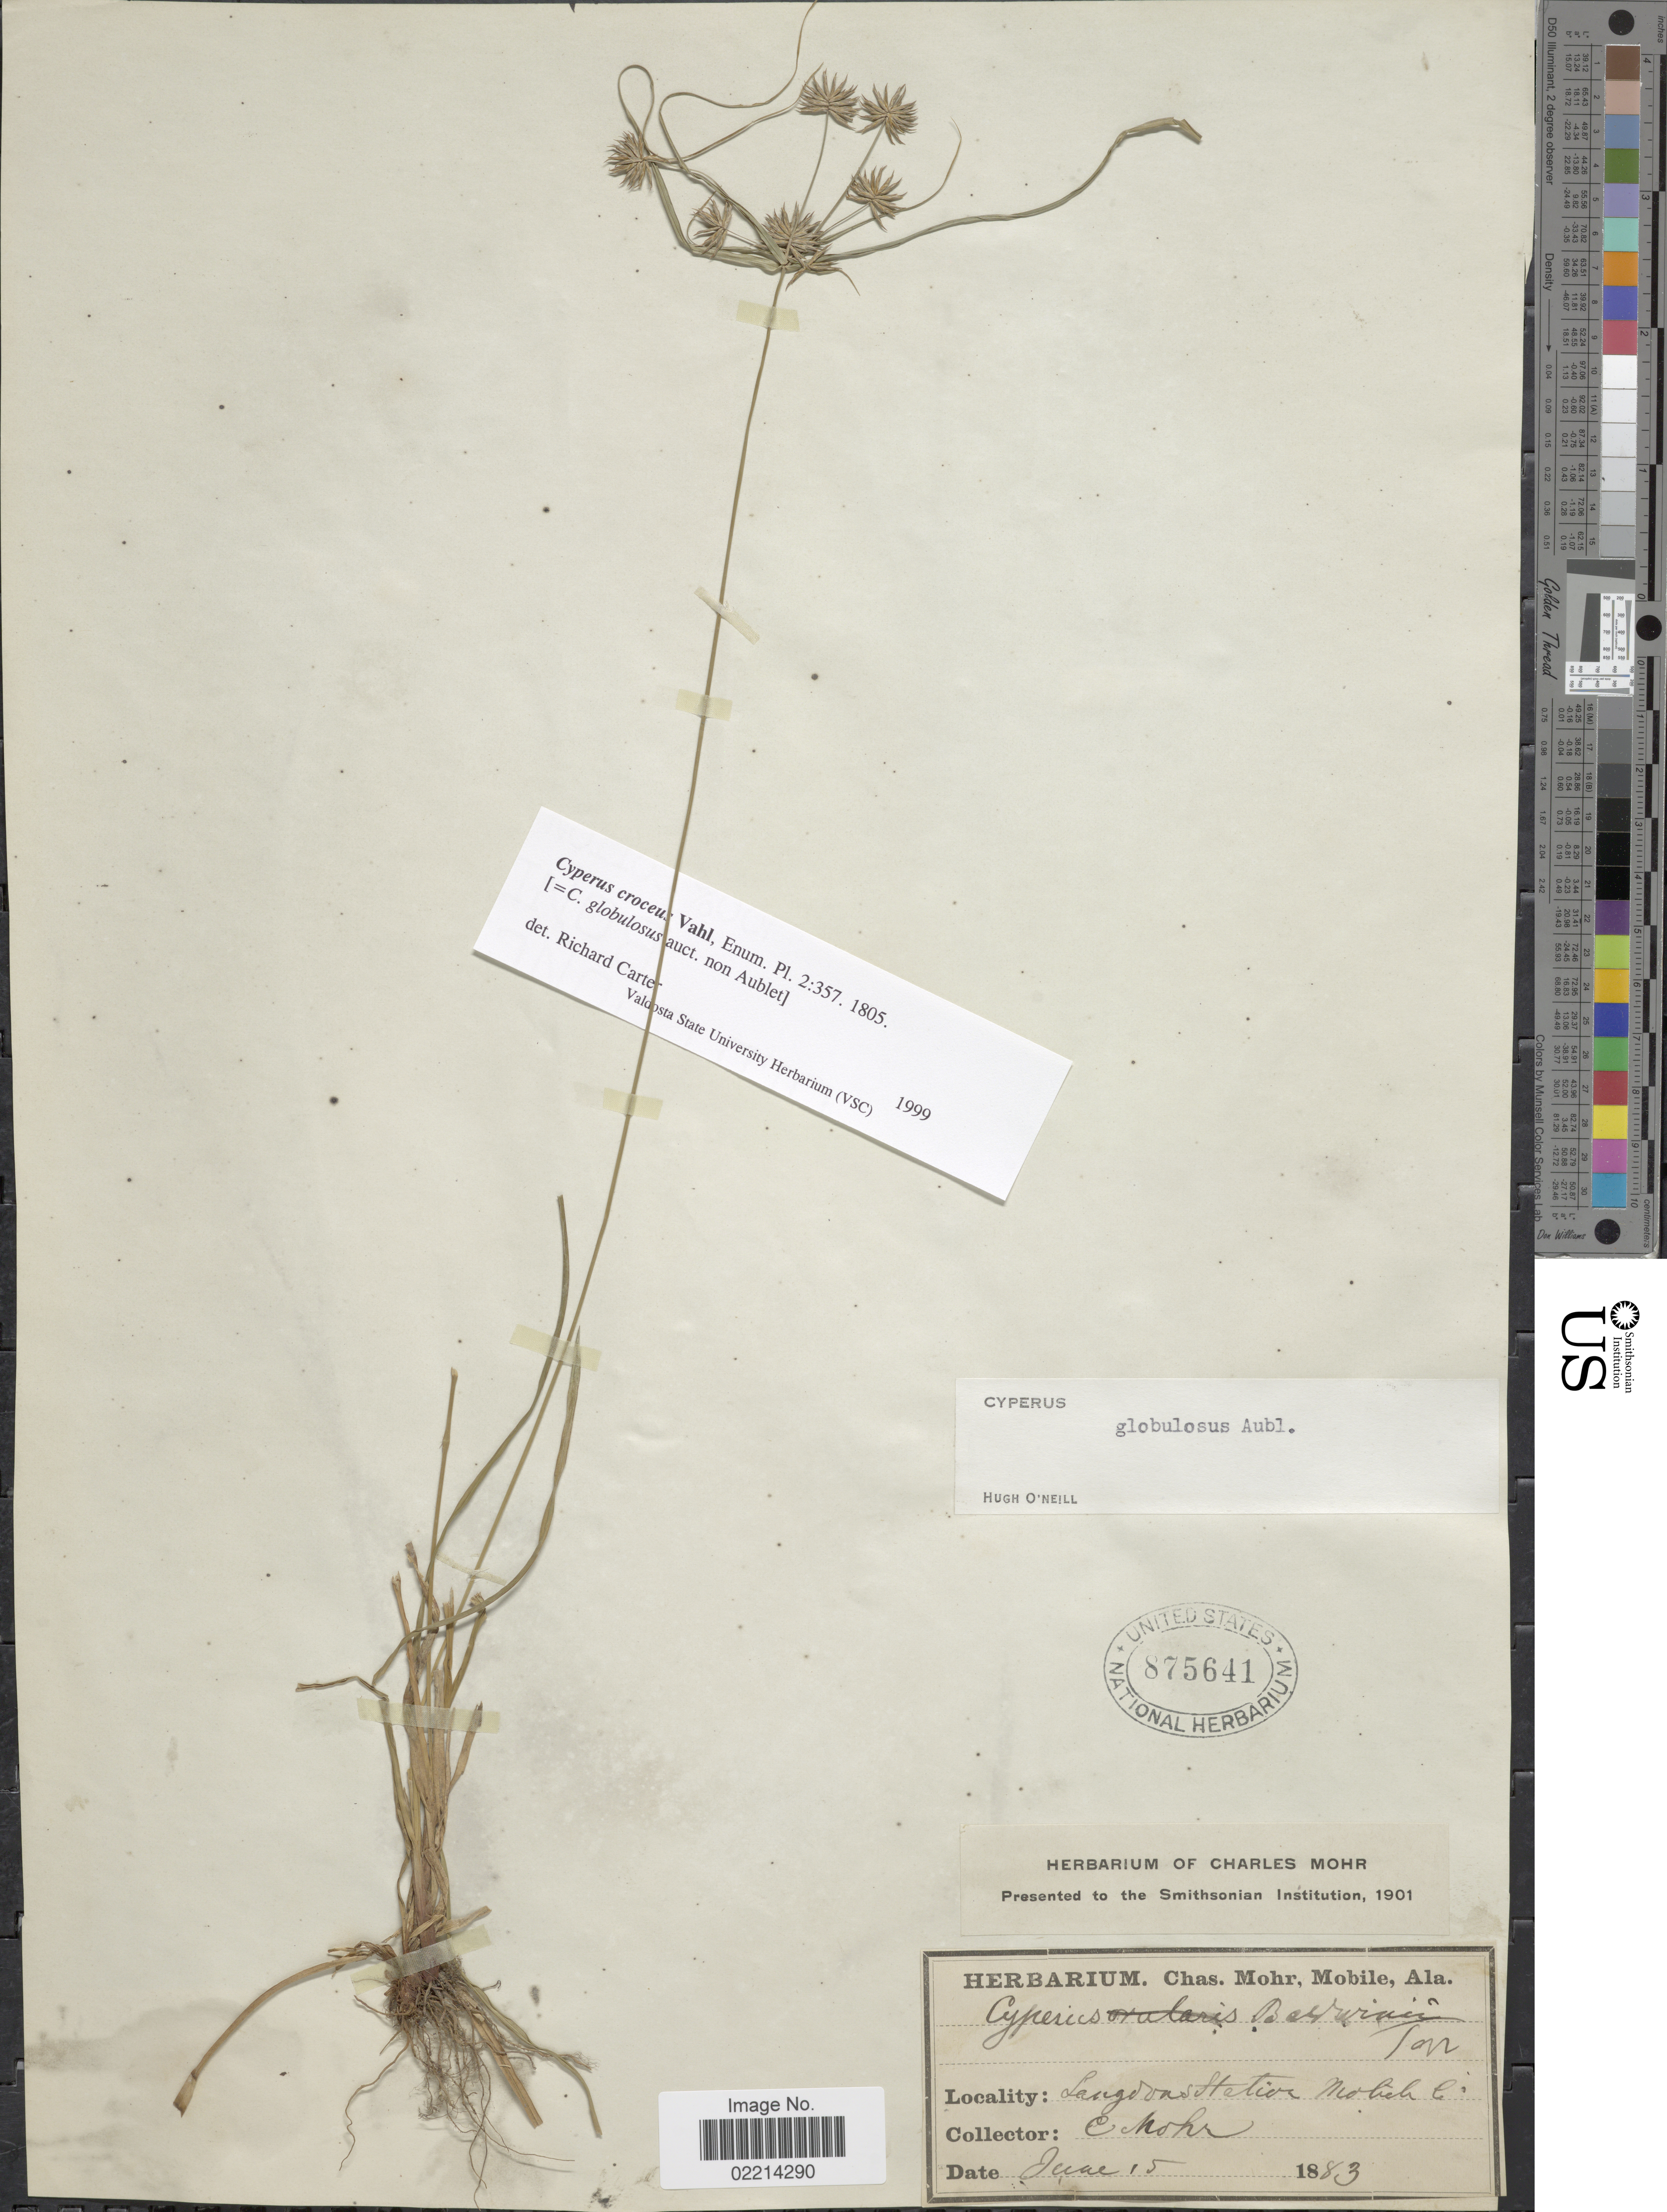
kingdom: Plantae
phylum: Tracheophyta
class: Liliopsida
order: Poales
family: Cyperaceae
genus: Cyperus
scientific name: Cyperus croceus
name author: Vahl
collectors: C. T. Mohr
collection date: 1883-06-15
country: United States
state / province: Alabama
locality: Longdon Station Mobile Co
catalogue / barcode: US 875641